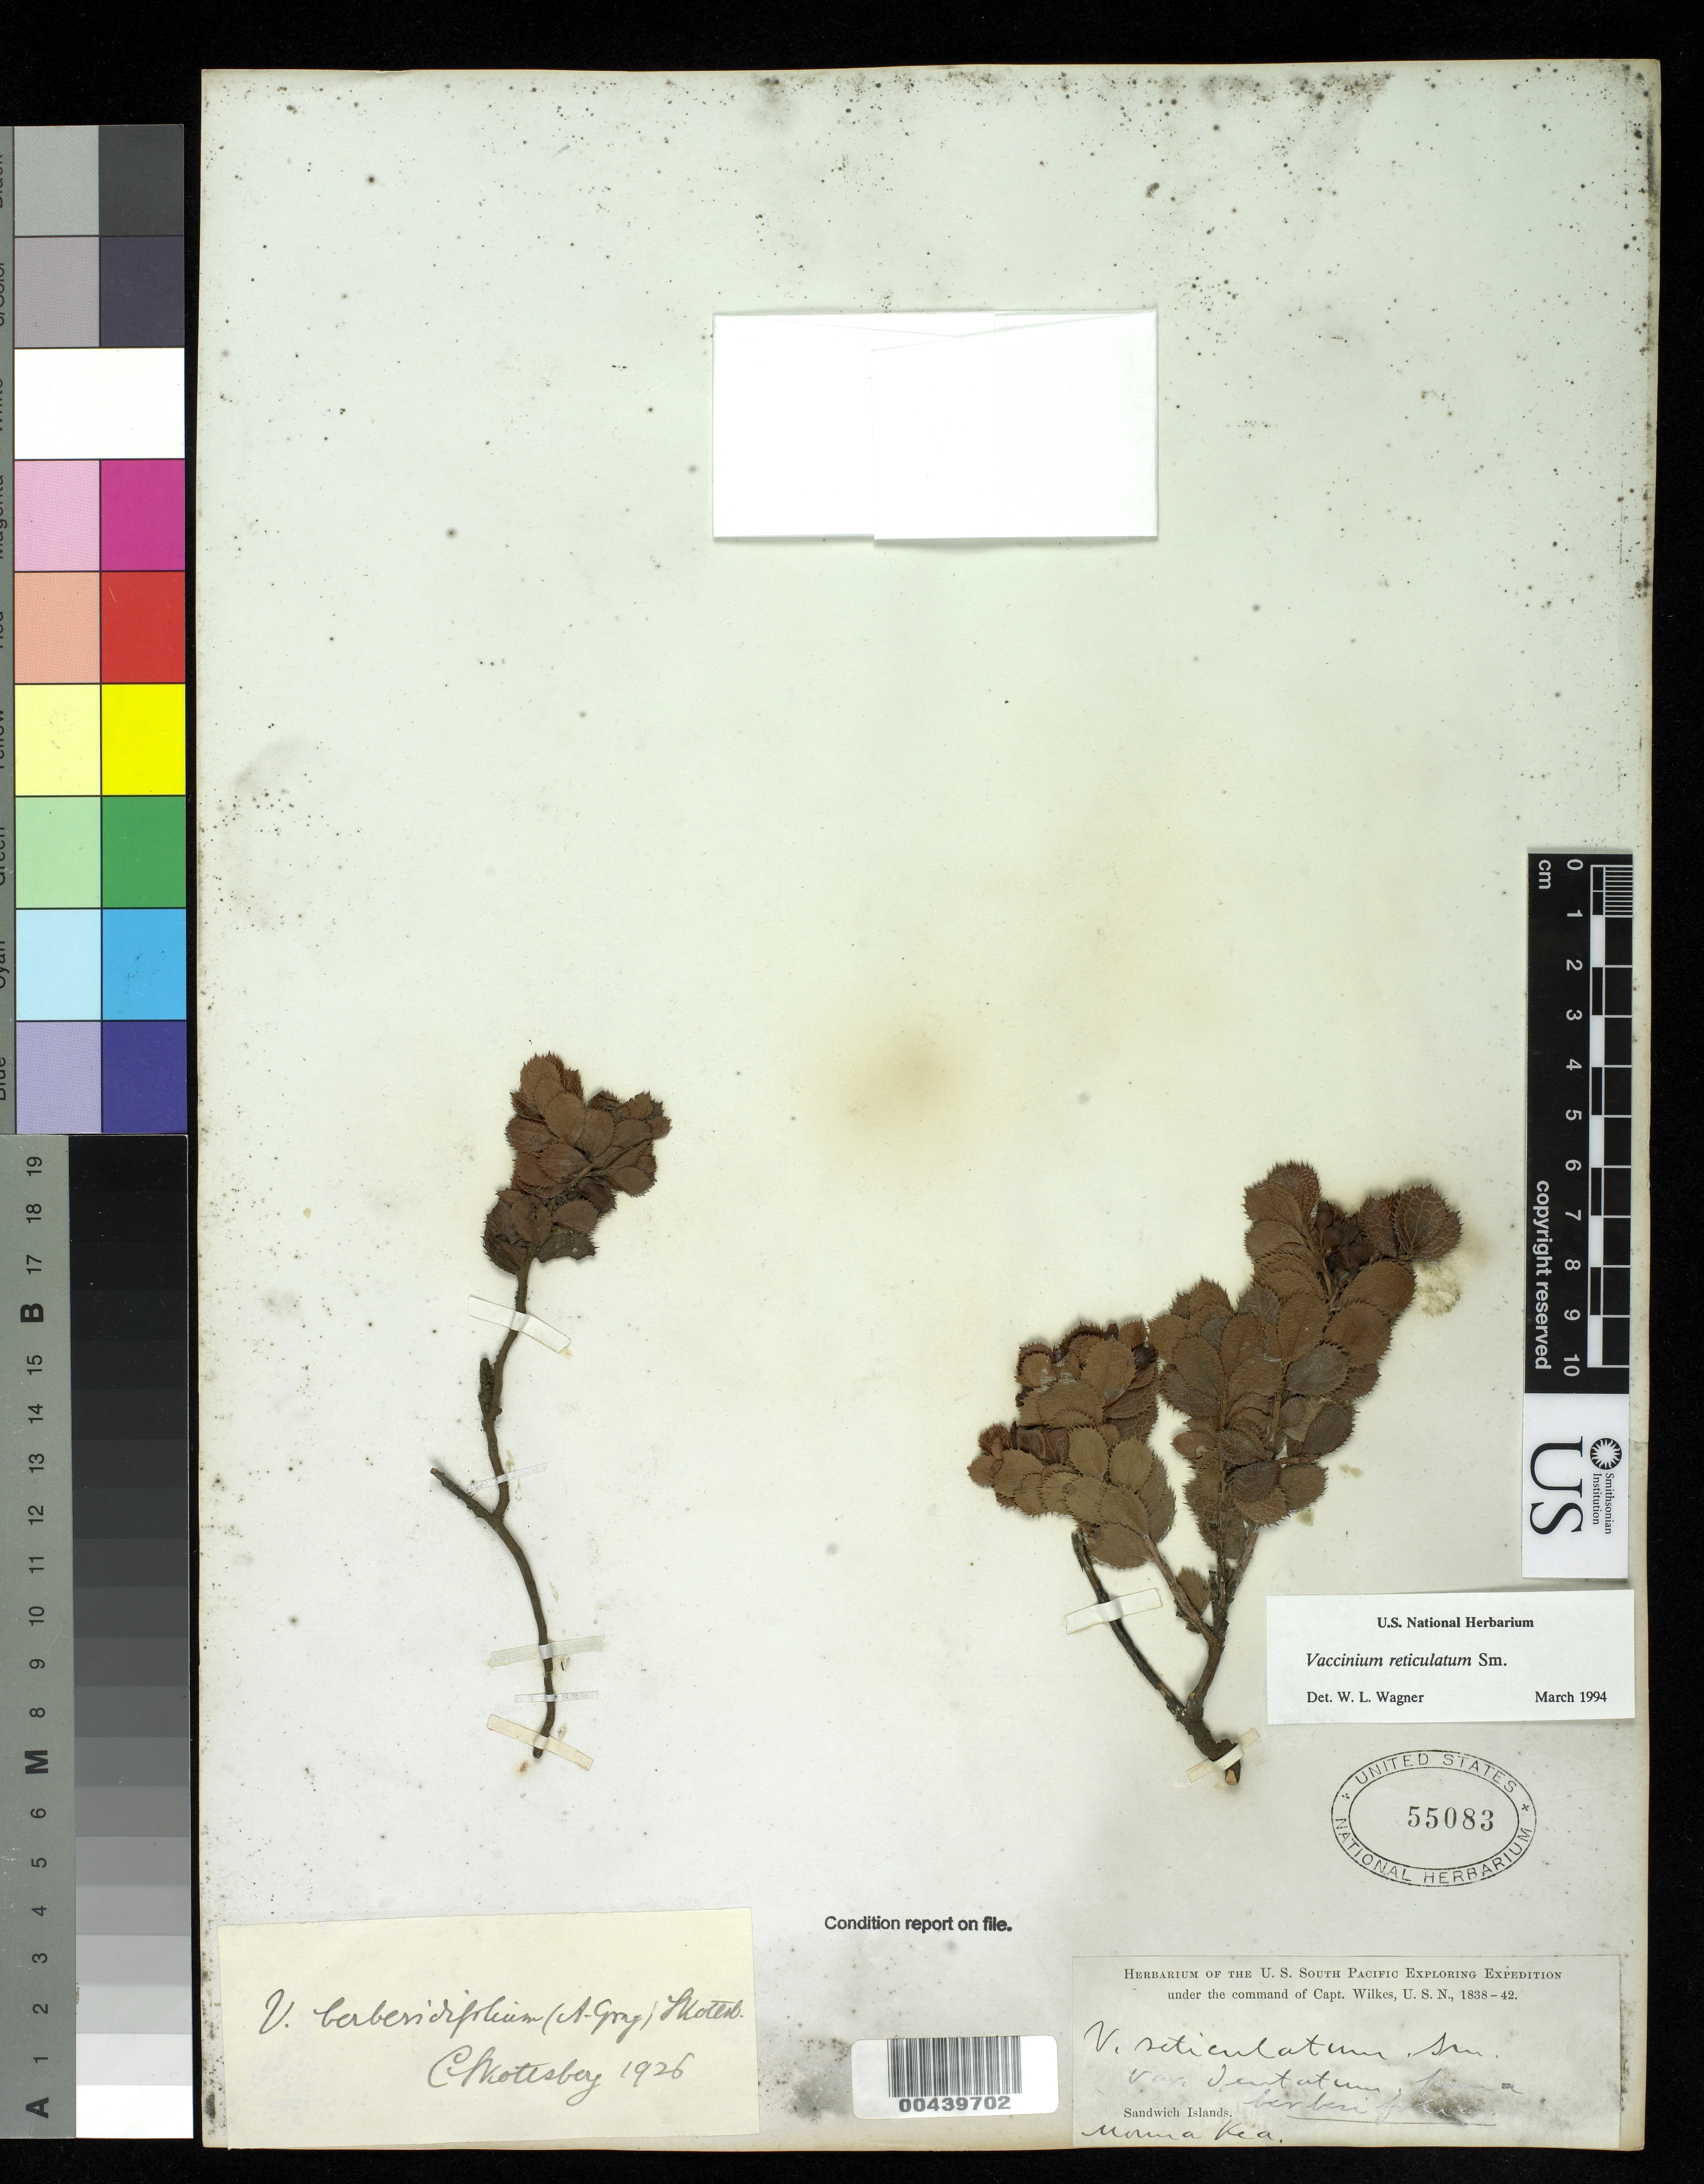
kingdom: Plantae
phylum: Tracheophyta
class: Magnoliopsida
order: Ericales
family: Ericaceae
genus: Vaccinium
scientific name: Vaccinium reticulatum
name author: Sm.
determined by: Wagner, W. L., (BOT), Smithsonian Institution - National Museum of Natural History (UNITED STATES)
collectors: Wilkes Explor. Exped.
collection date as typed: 1838 to -- --- 1842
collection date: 1838/1842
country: United States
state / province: Hawaii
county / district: Hawaii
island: Hawaii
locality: Mauna Kea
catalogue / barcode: US 55083